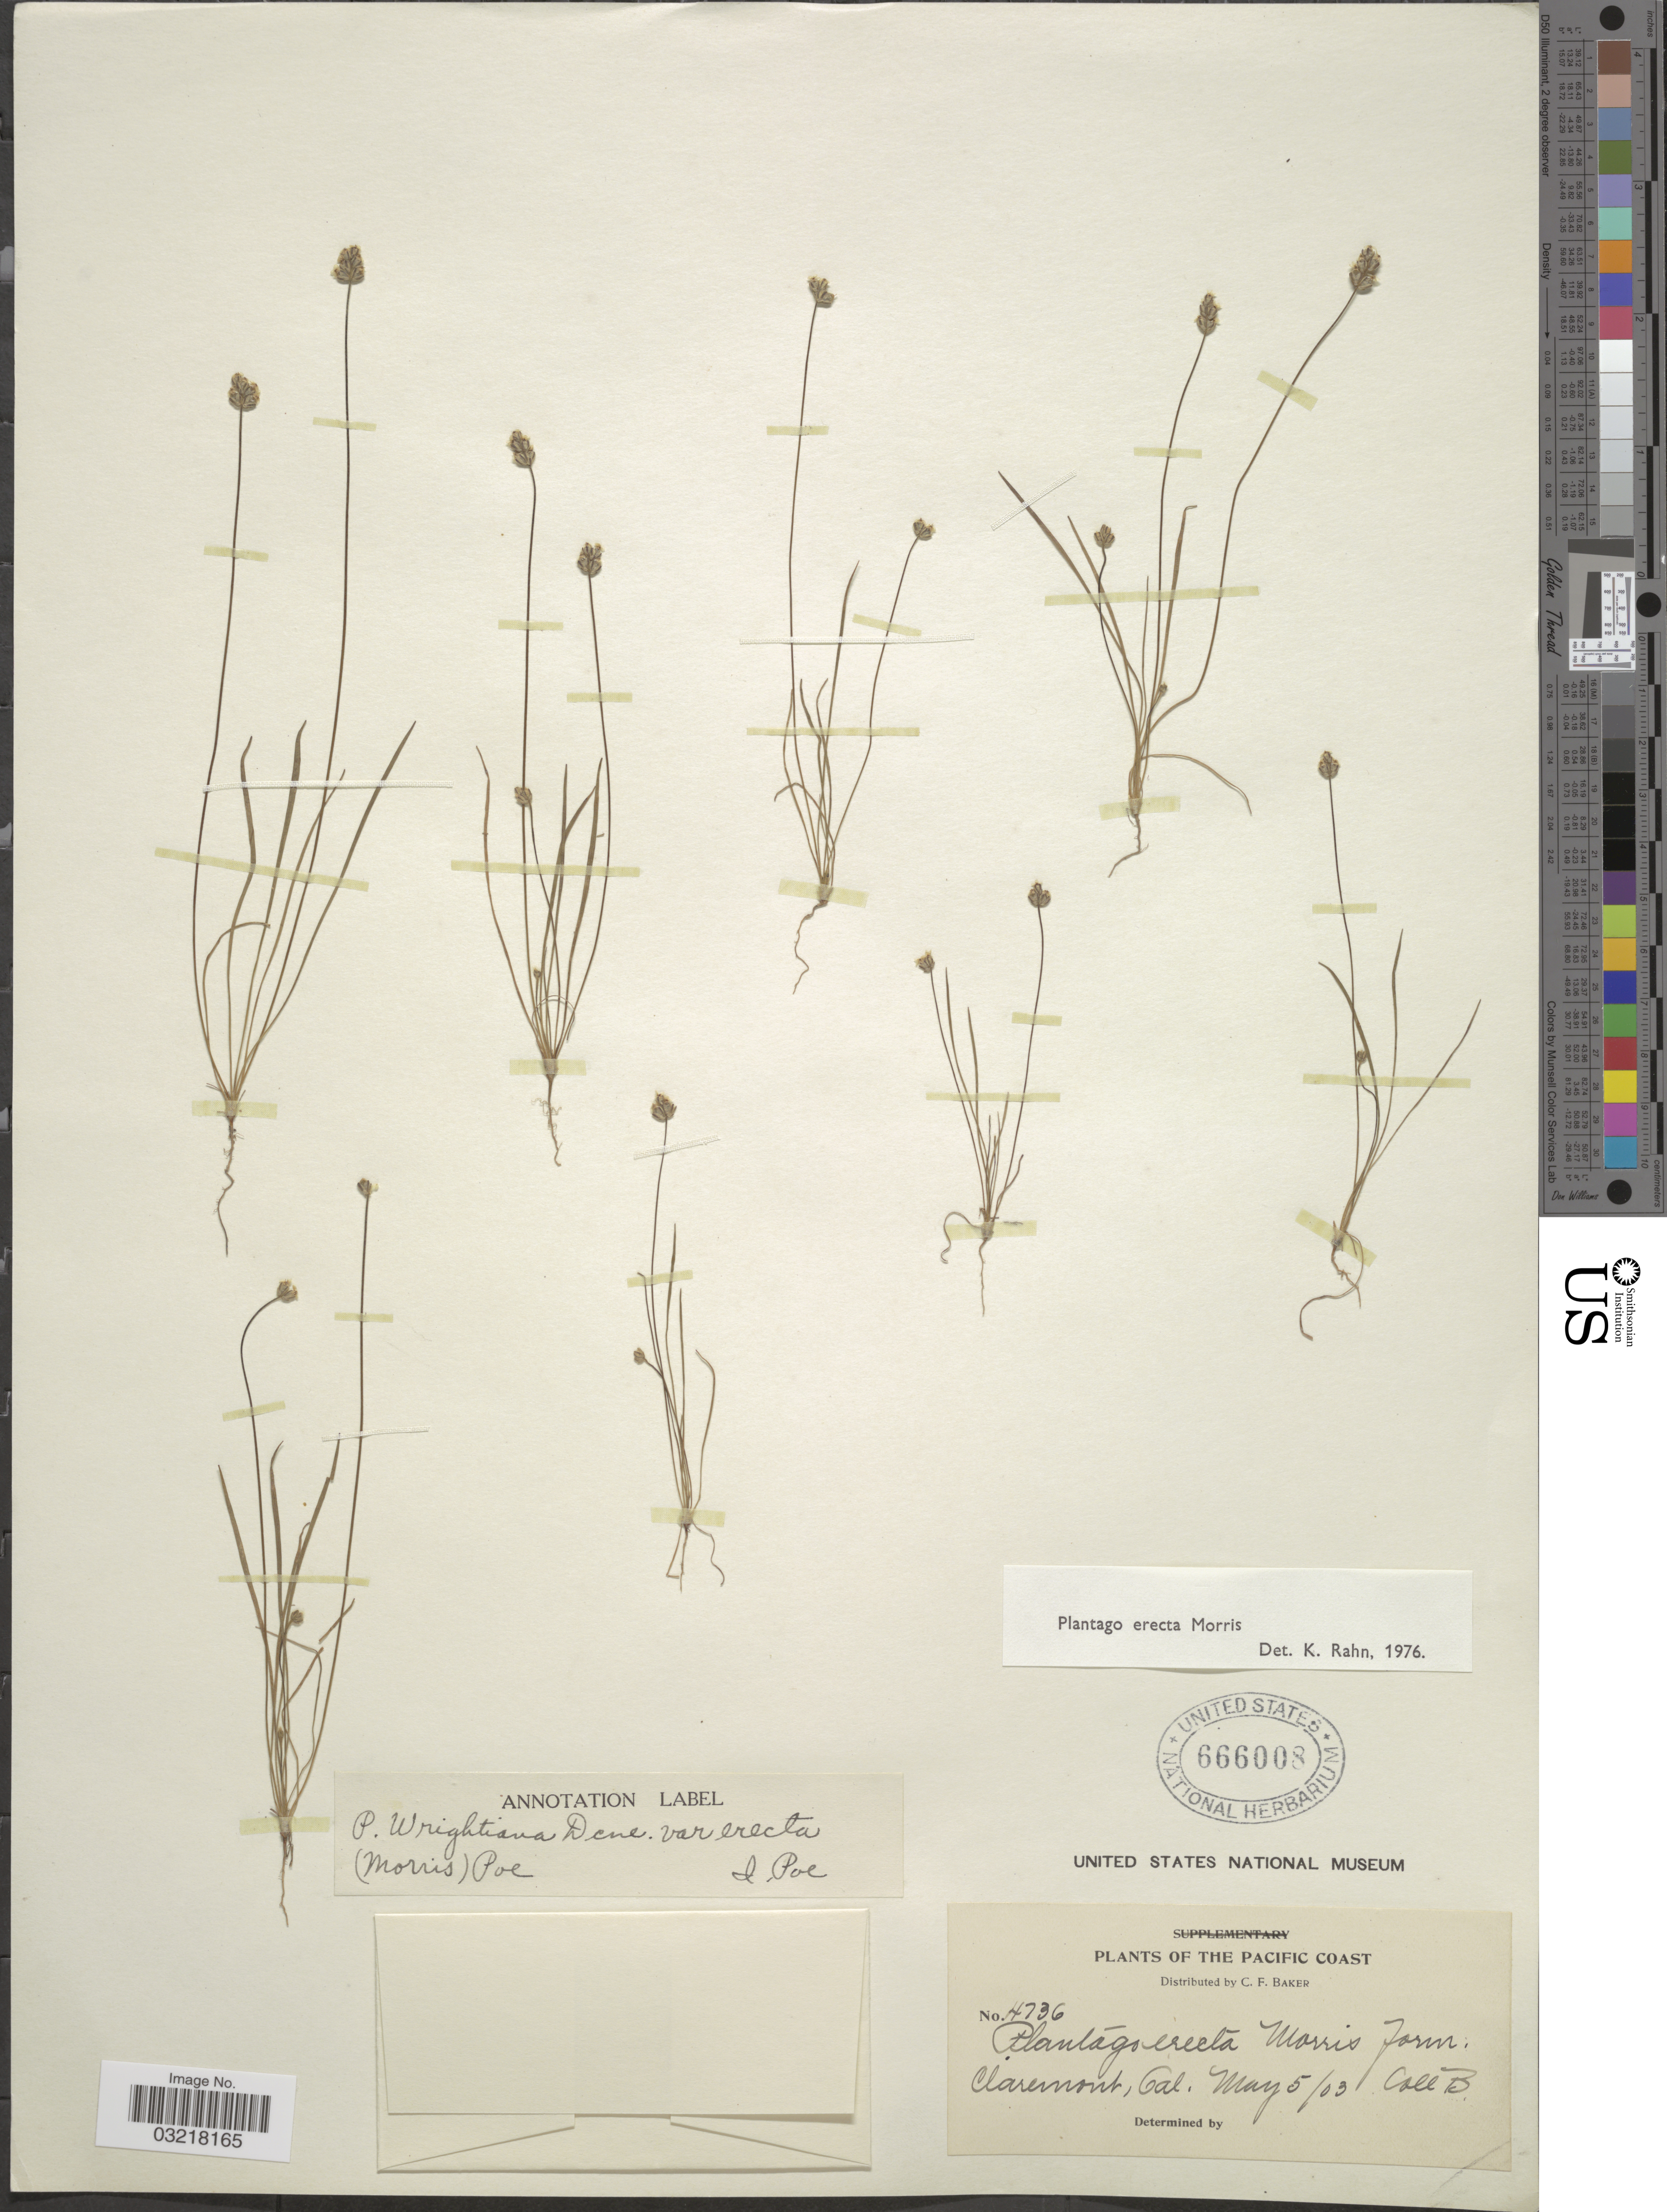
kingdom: Plantae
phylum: Tracheophyta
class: Magnoliopsida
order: Lamiales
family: Plantaginaceae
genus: Plantago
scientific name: Plantago erecta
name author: Morris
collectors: C. F. Baker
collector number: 4736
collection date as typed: Transcribed d/m/y: 5/5/3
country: United States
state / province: California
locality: The Pacific Coast. Claremont.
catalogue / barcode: US 666008